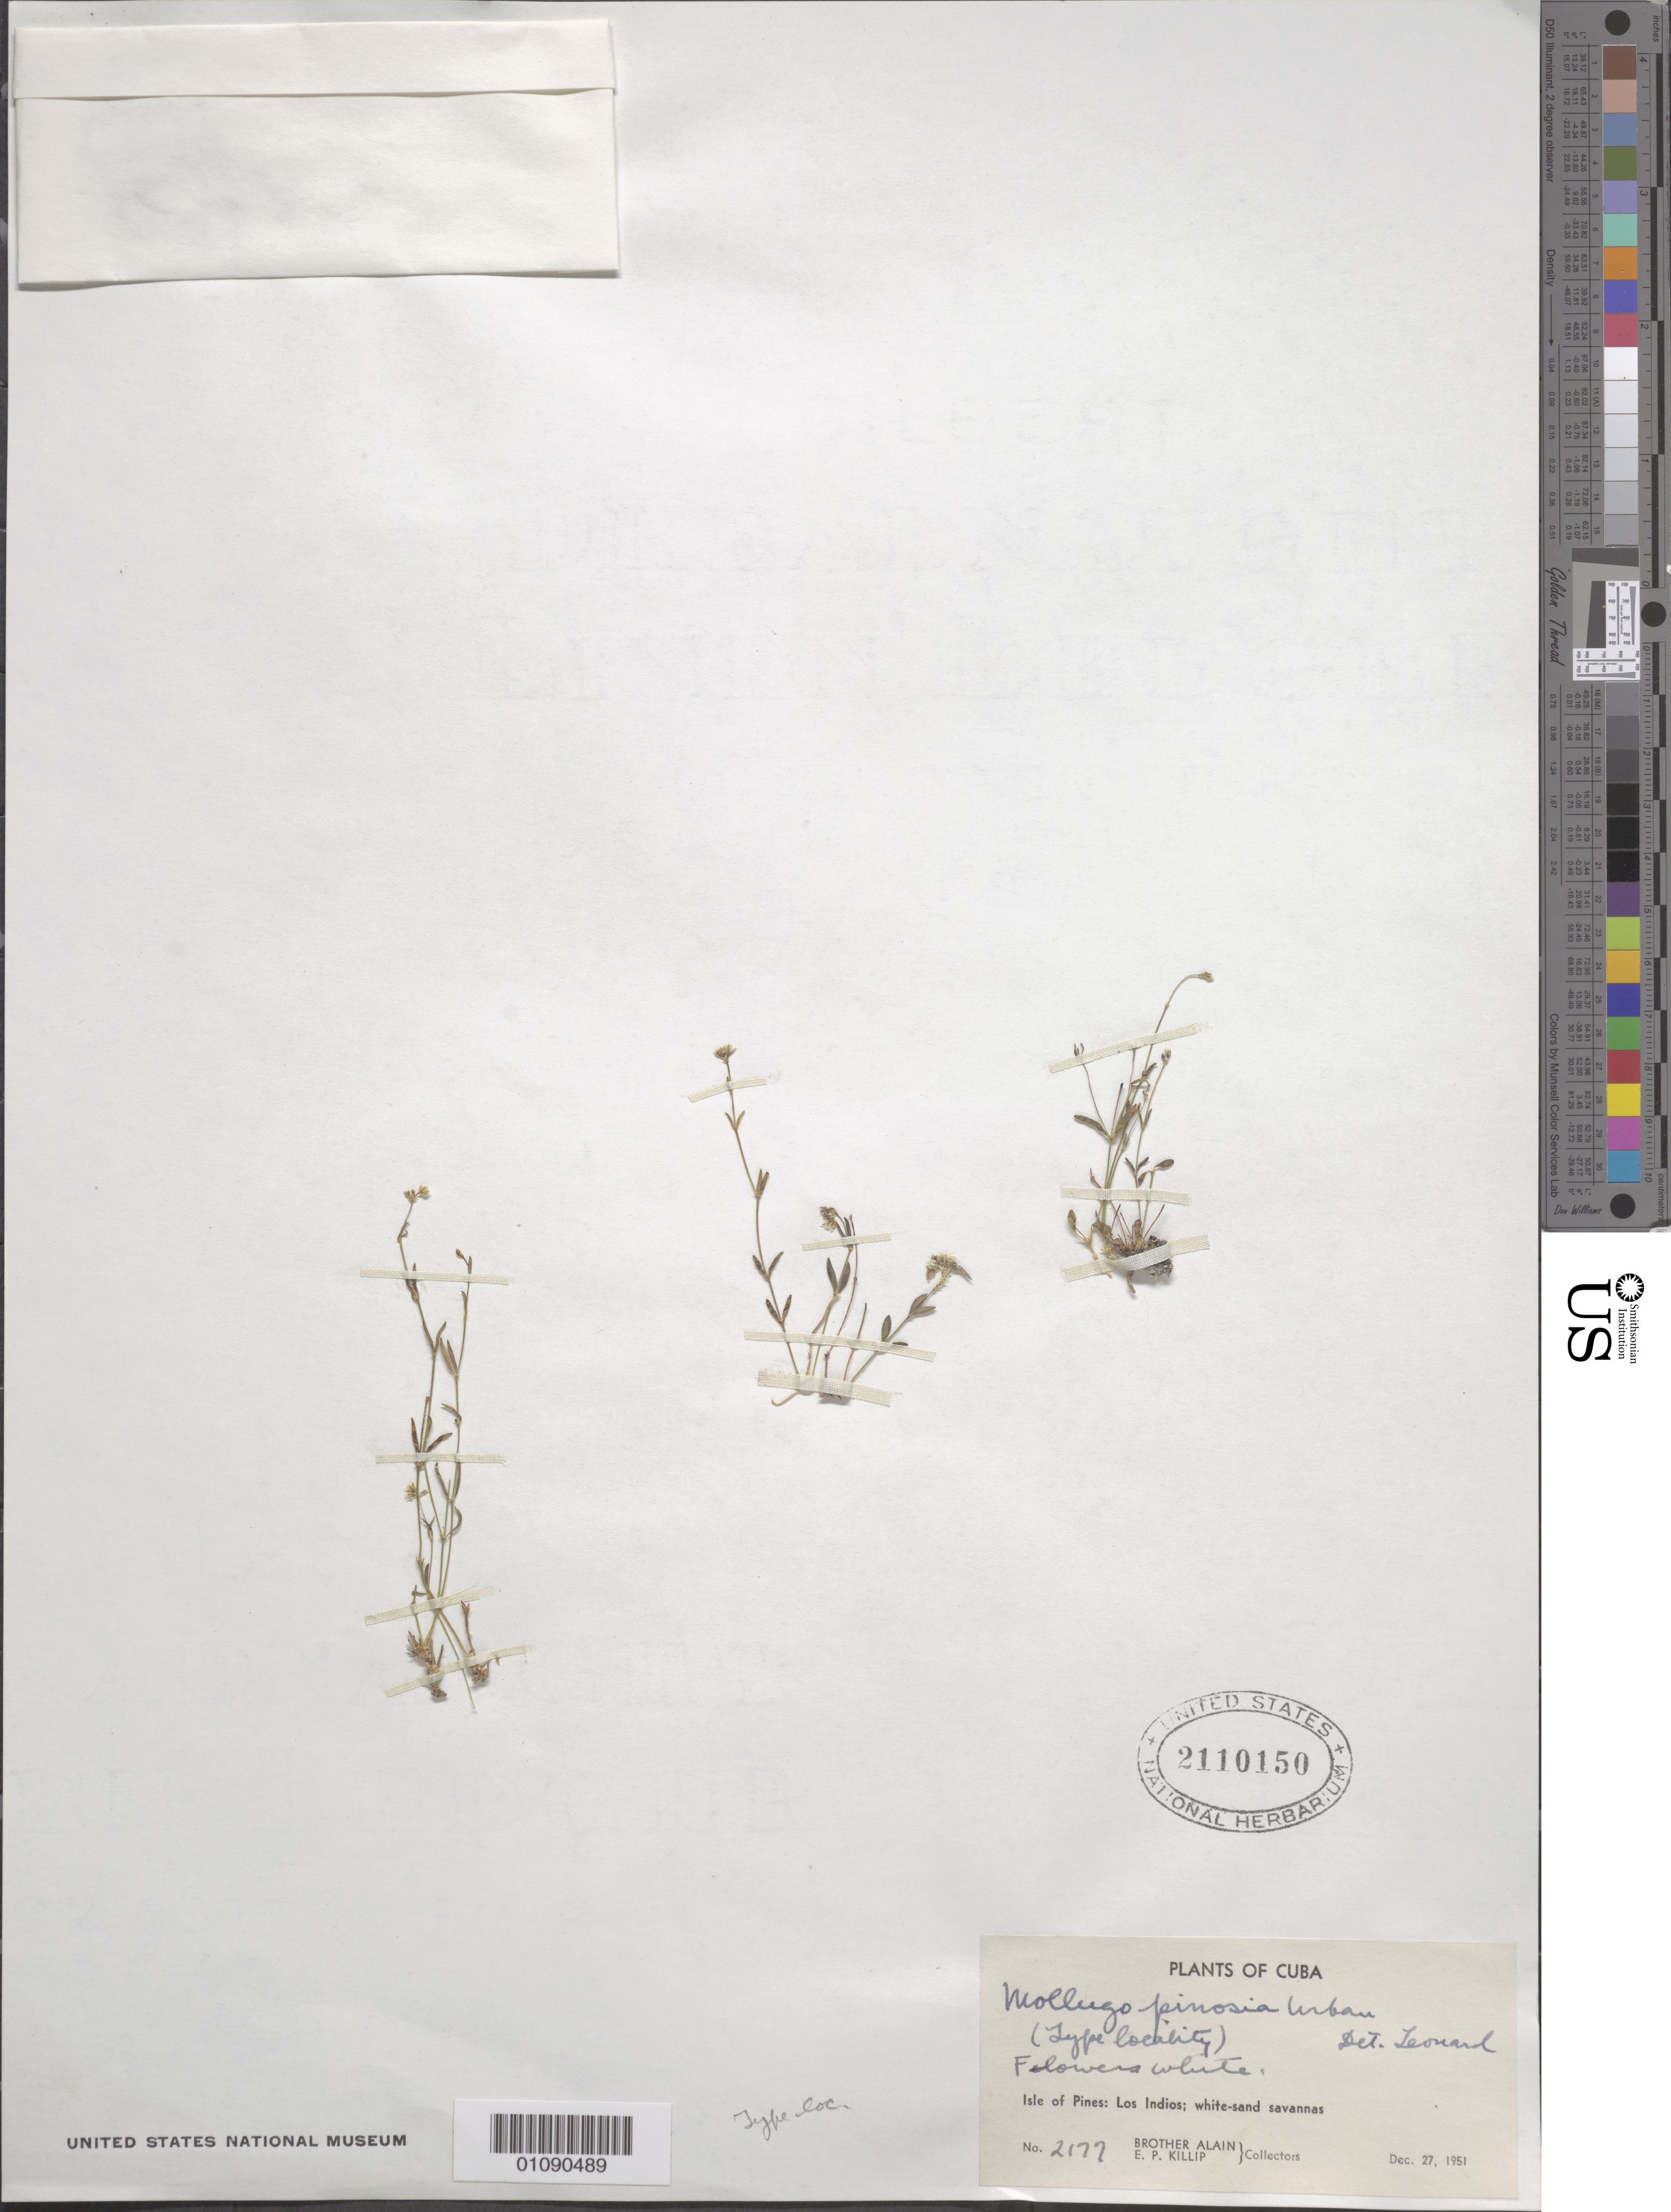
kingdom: Plantae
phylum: Tracheophyta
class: Magnoliopsida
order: Caryophyllales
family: Molluginaceae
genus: Mollugo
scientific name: Mollugo pinosia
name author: Urb.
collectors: A. H. Liogier & E. P. Killip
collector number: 2177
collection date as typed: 27 Dec 1951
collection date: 1951-12-27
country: Cuba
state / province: Isla de La Juventud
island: Isla de la Juventud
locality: Isle of Pines: Los Indios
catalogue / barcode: US 2110150